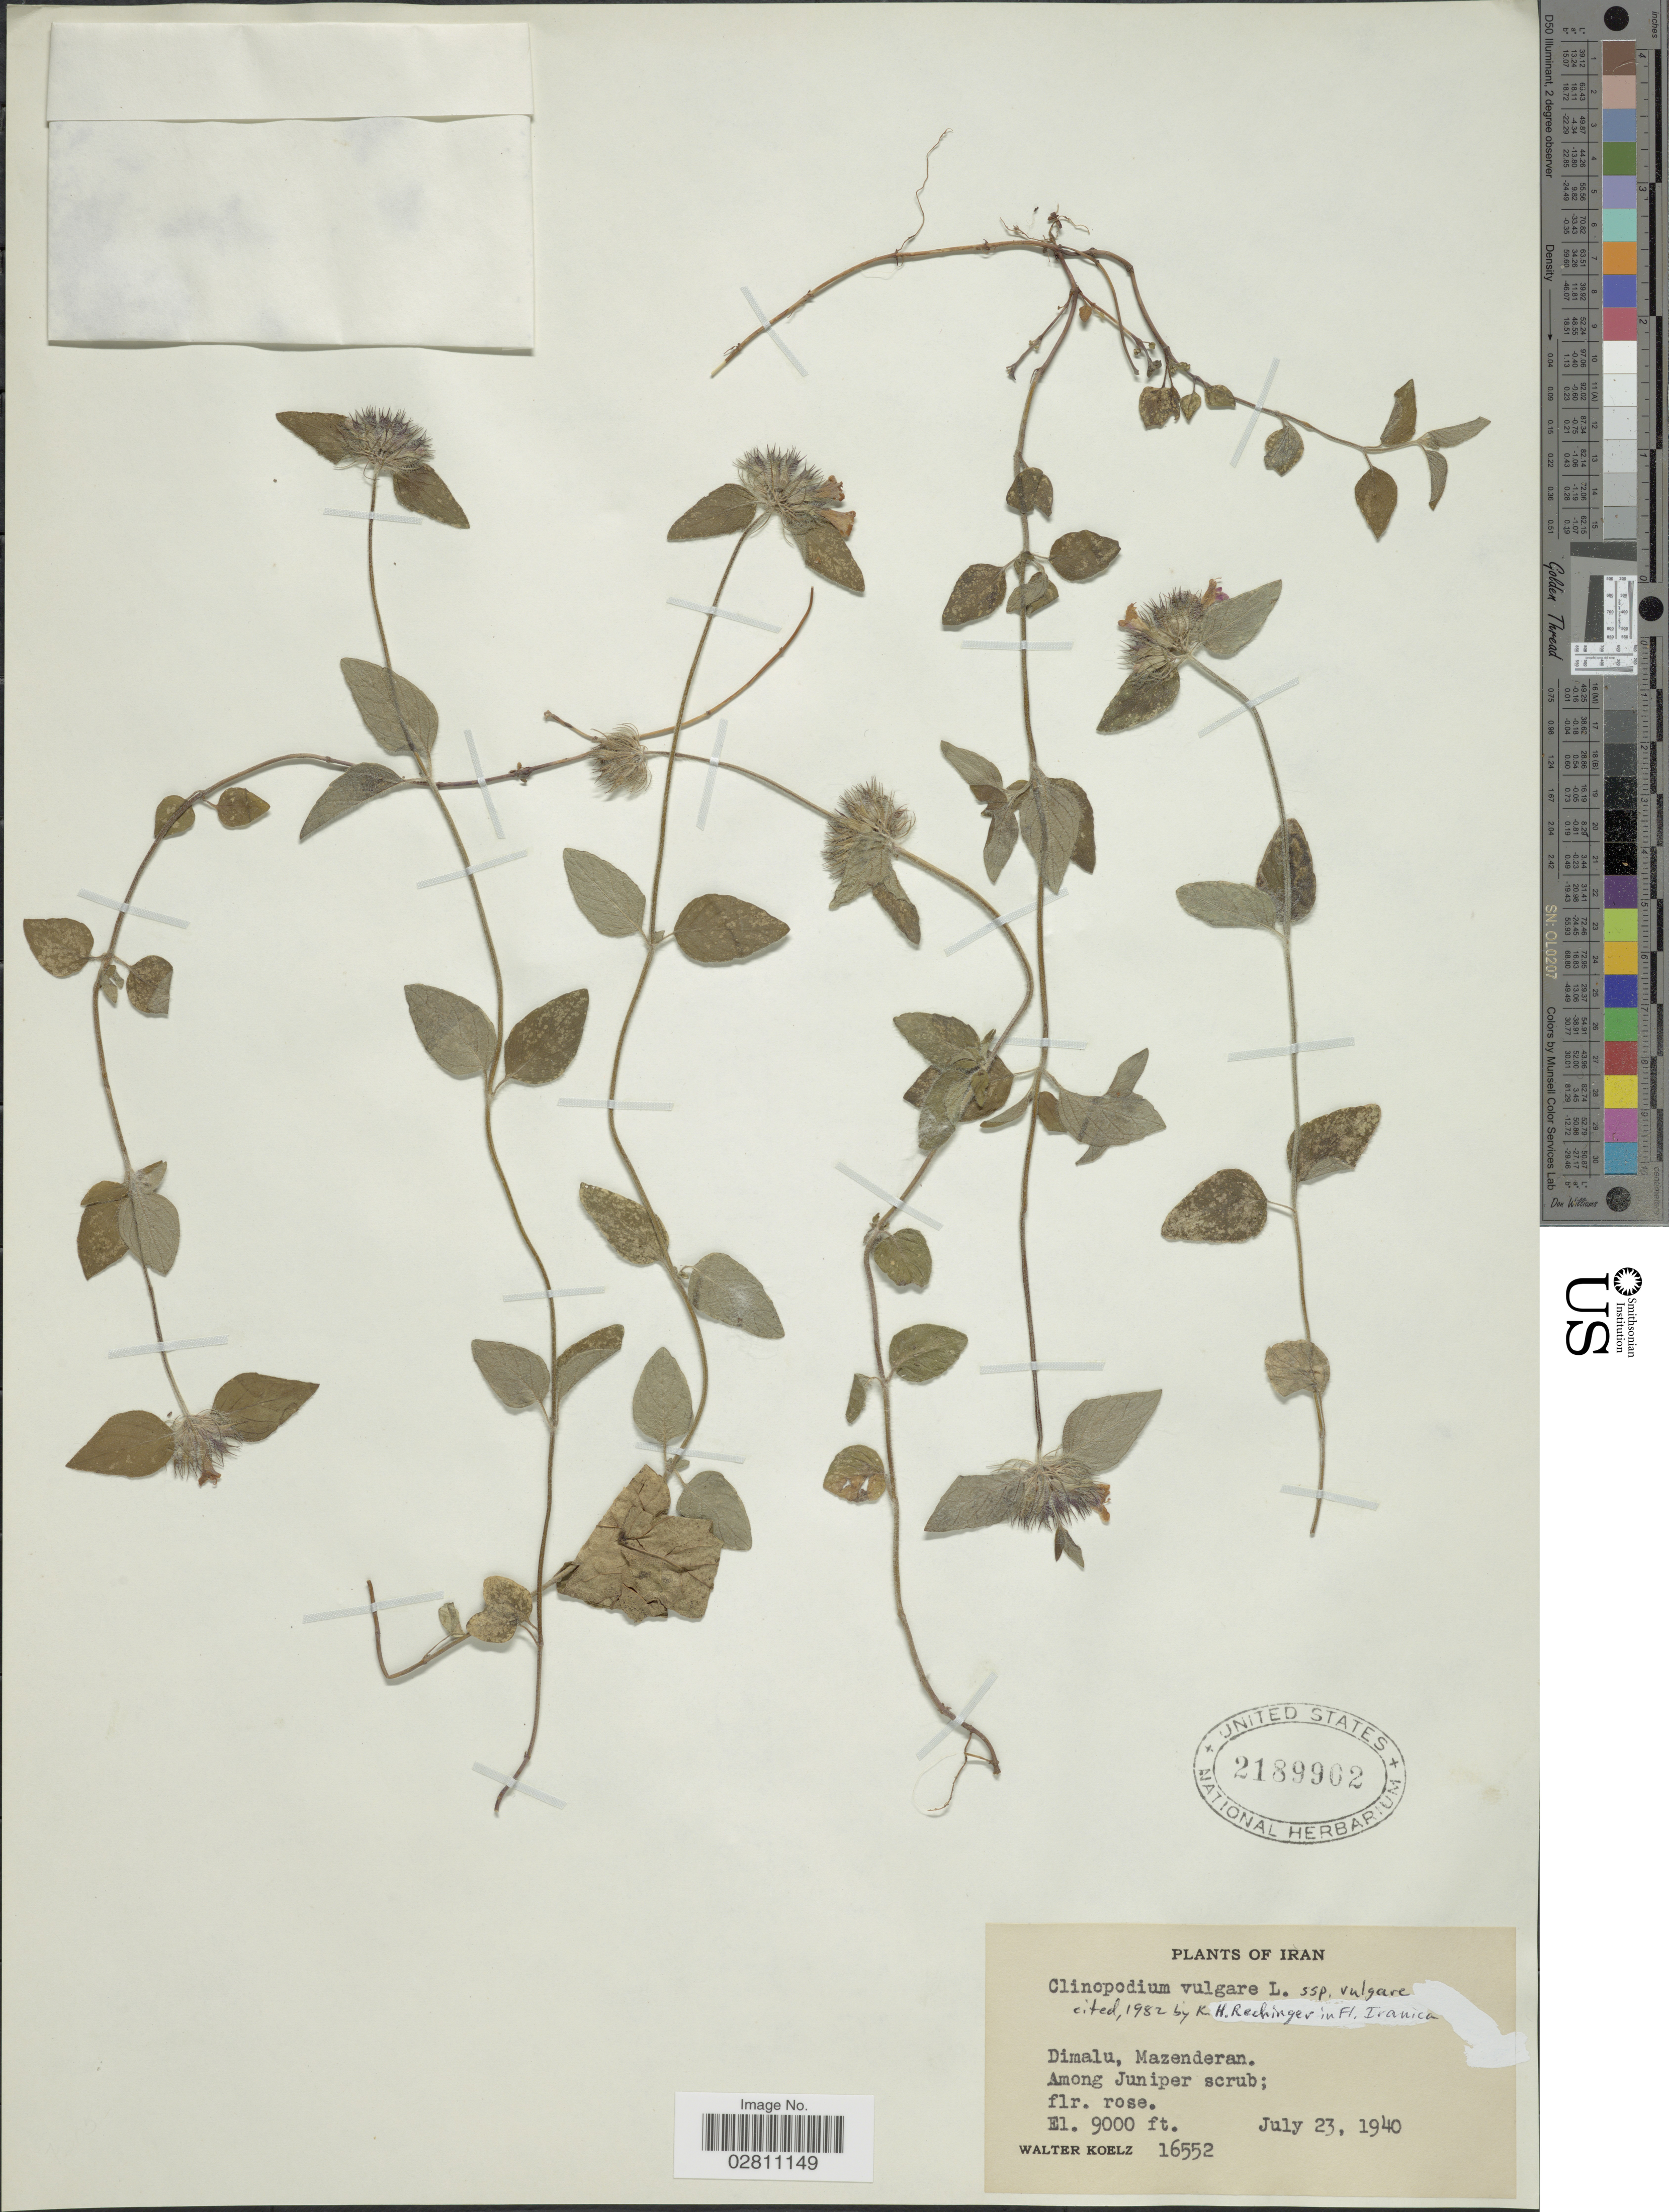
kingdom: Plantae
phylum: Tracheophyta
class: Magnoliopsida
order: Lamiales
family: Lamiaceae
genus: Clinopodium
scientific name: Clinopodium vulgare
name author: L.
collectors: W. N. Koelz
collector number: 16552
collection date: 1940-07-23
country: Iran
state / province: Mazandaran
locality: Dimalu, Mazenderan, Among Juniper scrub.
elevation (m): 2743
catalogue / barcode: US 2189902